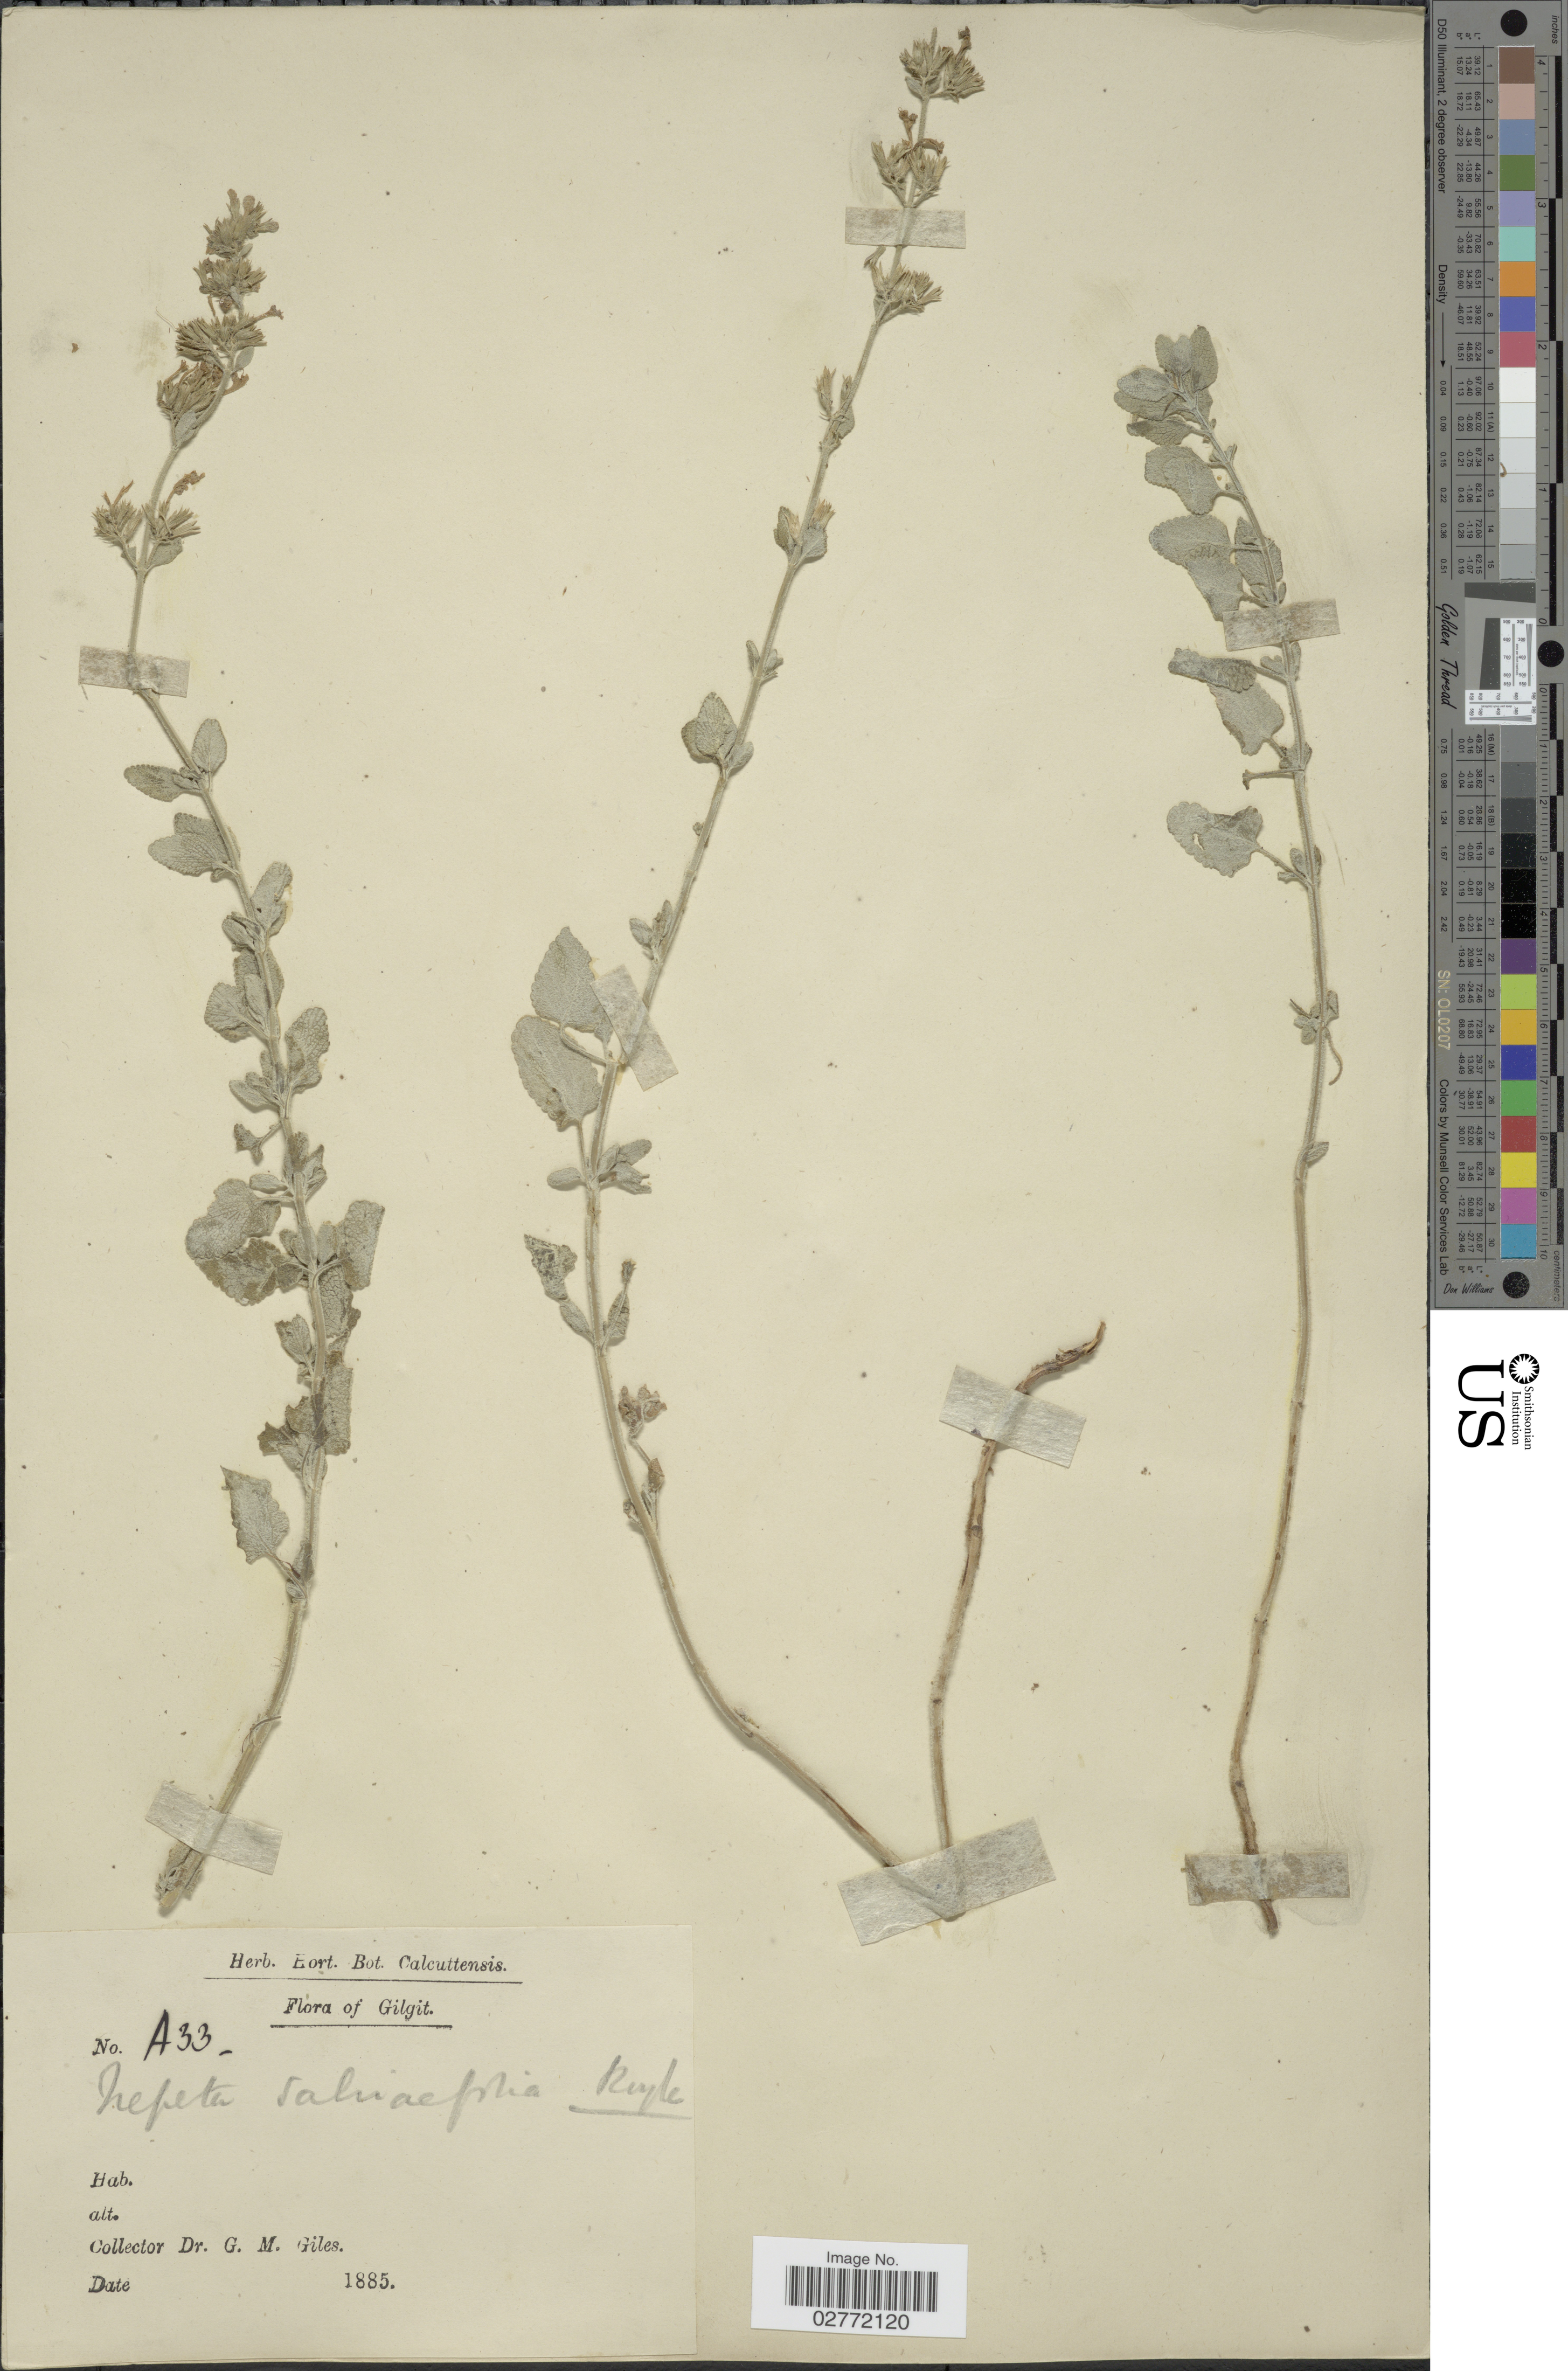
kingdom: Plantae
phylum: Tracheophyta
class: Magnoliopsida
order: Lamiales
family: Lamiaceae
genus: Nepeta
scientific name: Nepeta salviifolia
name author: Pers.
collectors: G. Giles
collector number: A33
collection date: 1885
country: Pakistan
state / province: Gilgit-Baltistan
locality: Gilgit.